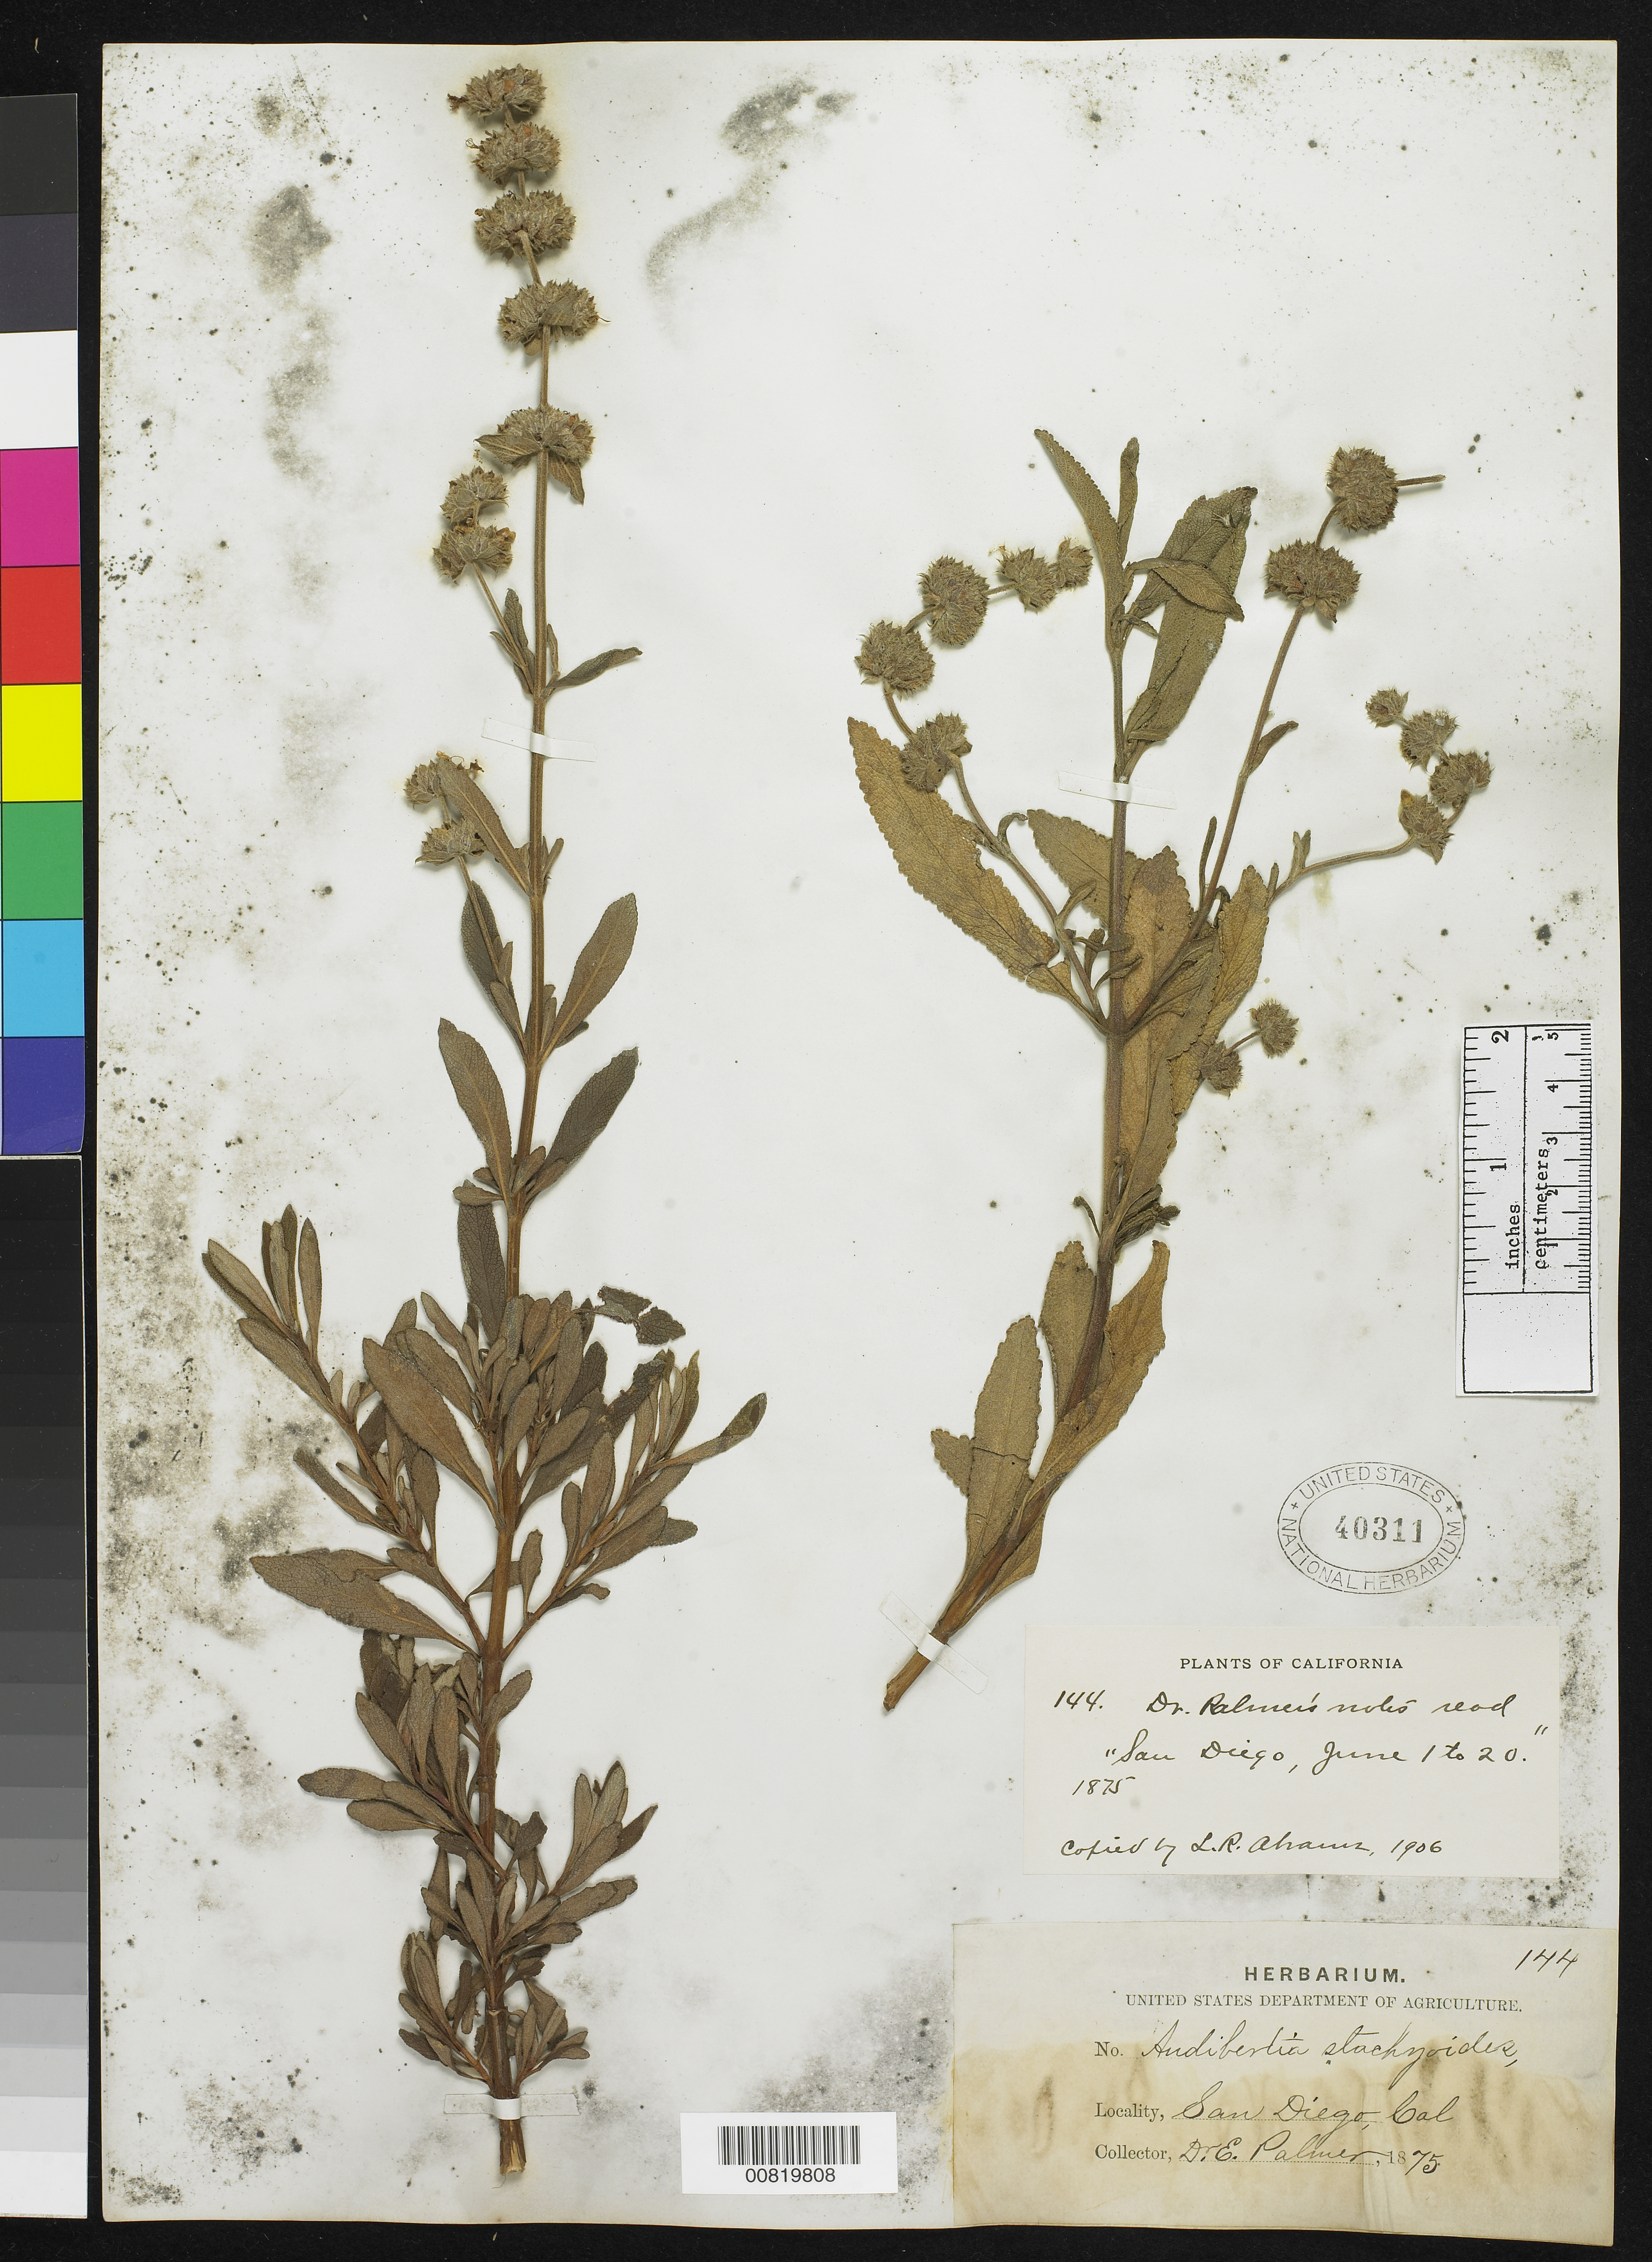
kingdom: Plantae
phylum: Tracheophyta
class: Magnoliopsida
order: Lamiales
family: Lamiaceae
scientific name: Audibertia stachyoides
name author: Benth.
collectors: E. Palmer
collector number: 144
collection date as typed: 01 Jun 1875 to 20 Jun 1875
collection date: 1875-06-01/1875-06-20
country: United States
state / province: California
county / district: San Diego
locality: San Diego, California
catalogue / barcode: US 40311